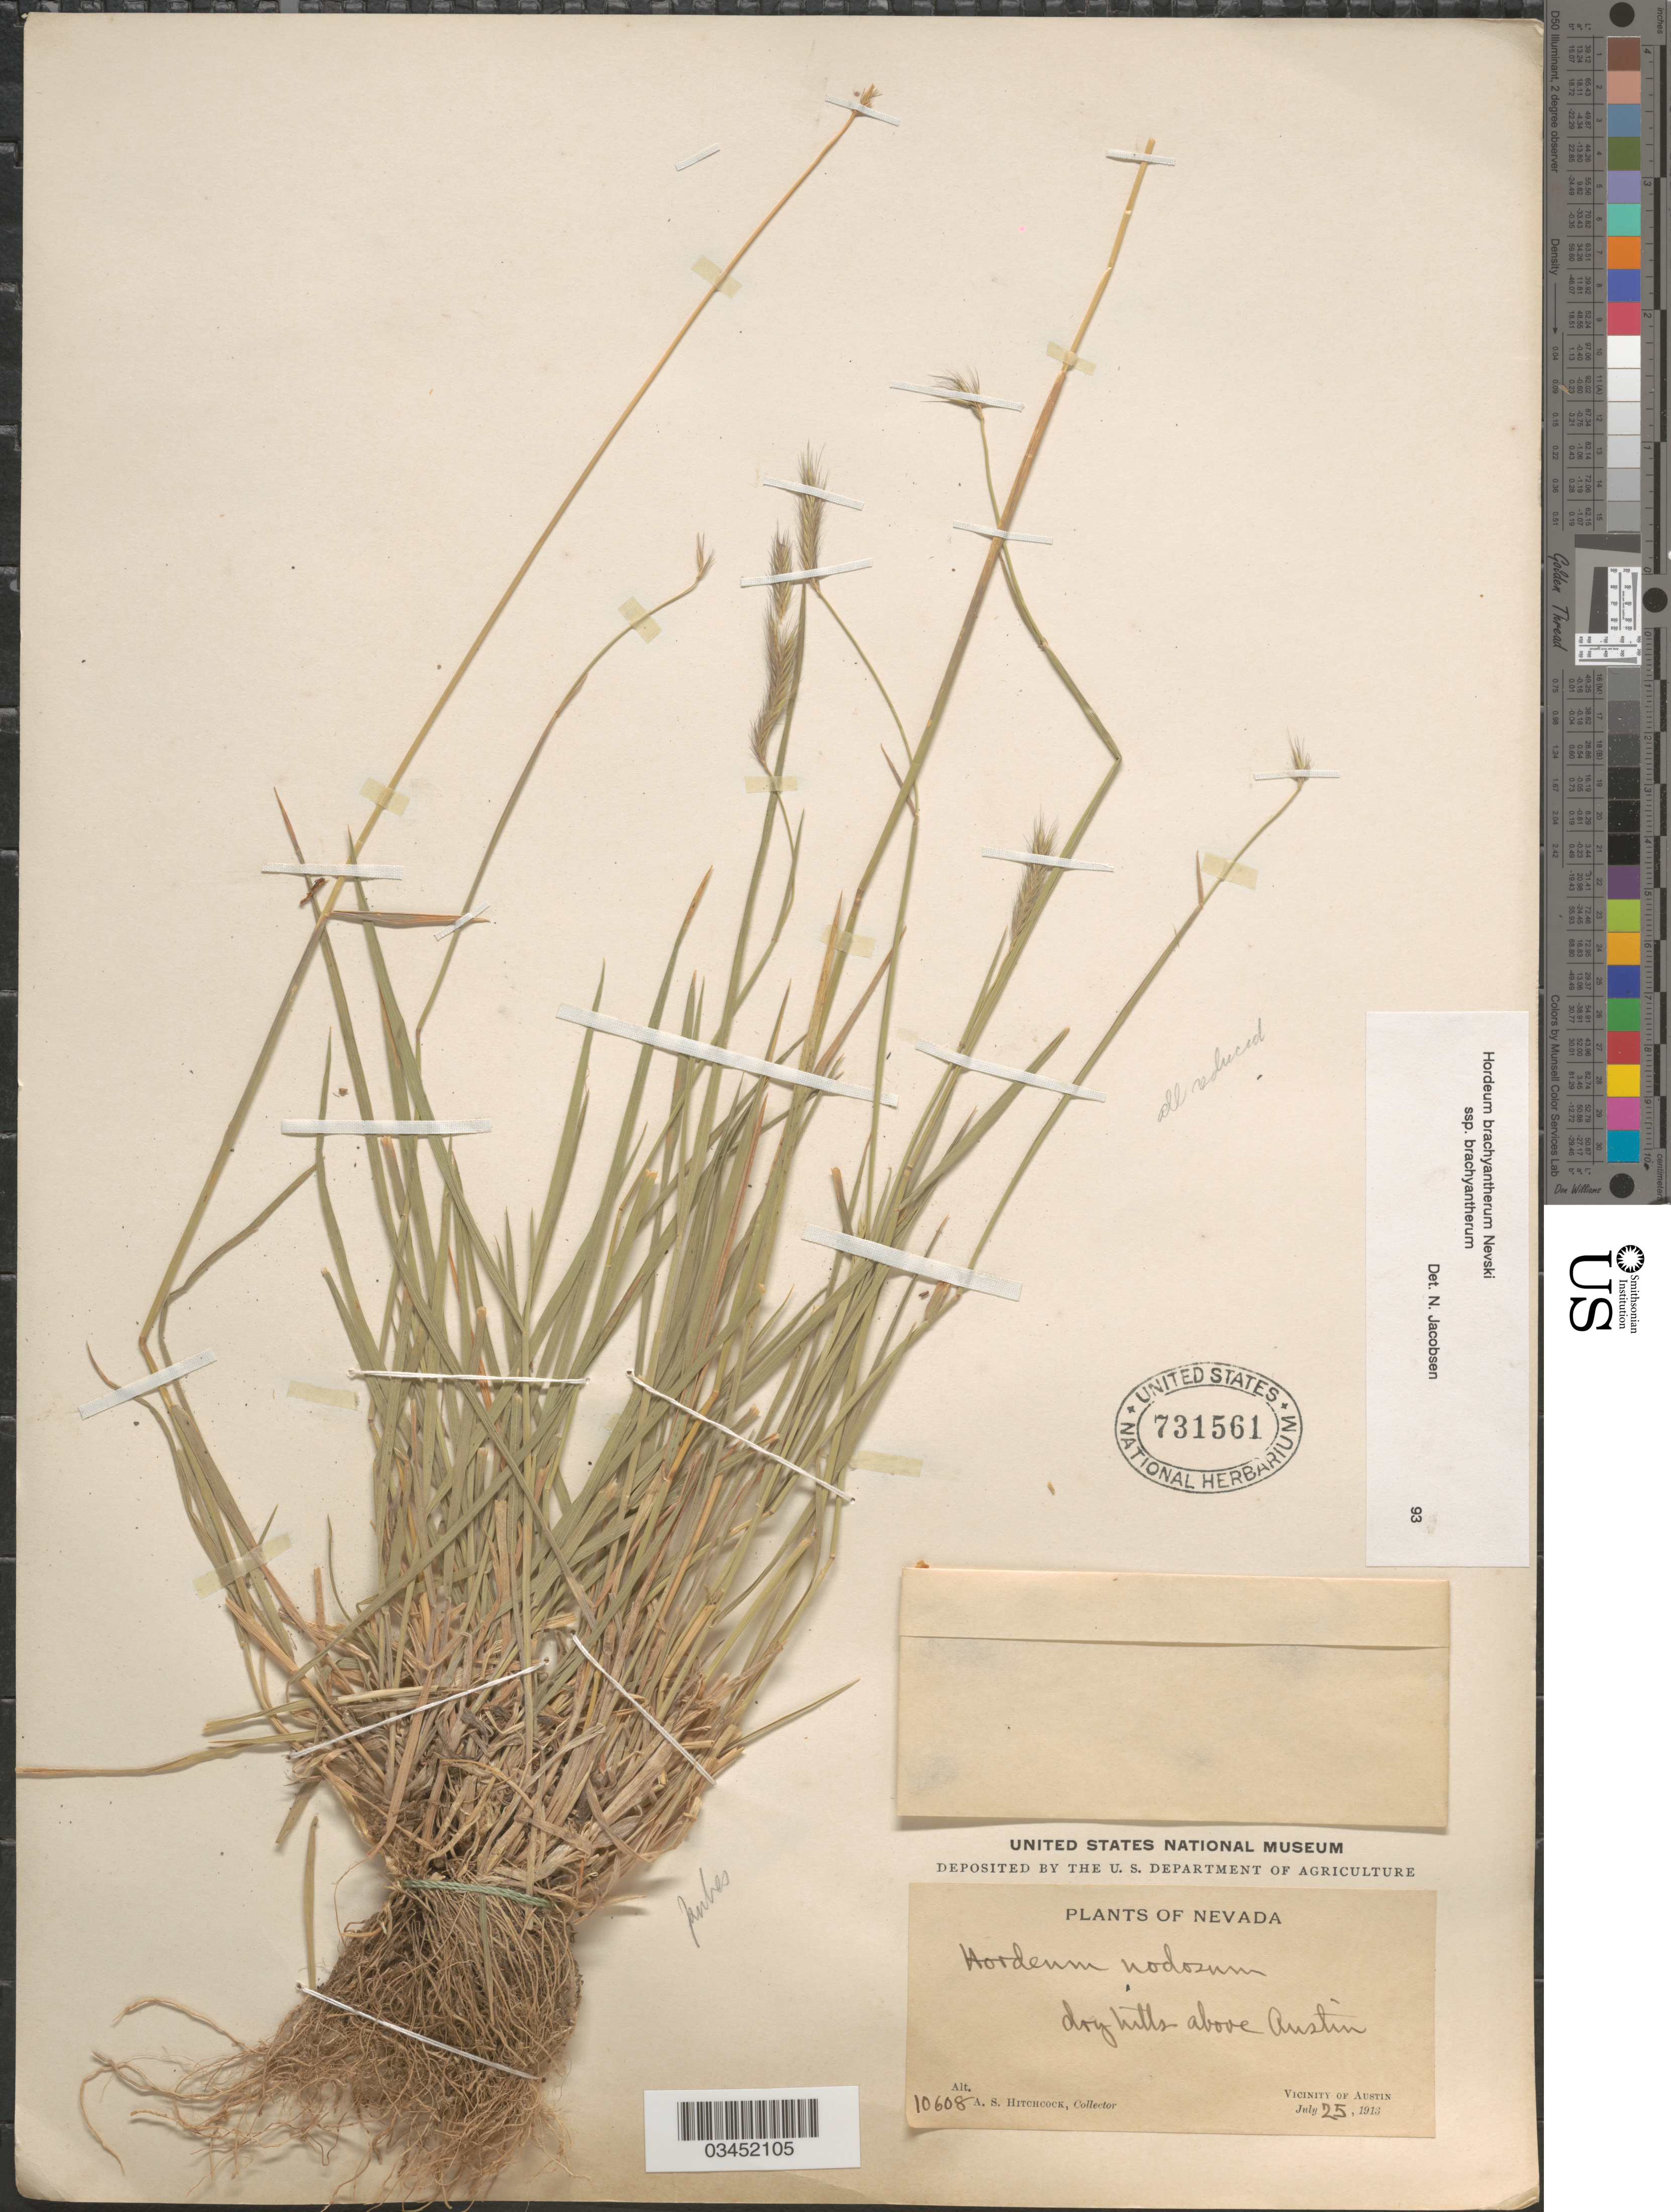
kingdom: Plantae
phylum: Tracheophyta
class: Liliopsida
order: Poales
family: Poaceae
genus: Hordeum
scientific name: Hordeum brachyantherum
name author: Nevski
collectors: A. S. Hitchcock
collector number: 10608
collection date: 1913-07-25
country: United States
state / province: Nevada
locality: Dry hills above Austin. Vicinity of Austin.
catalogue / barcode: US 731561